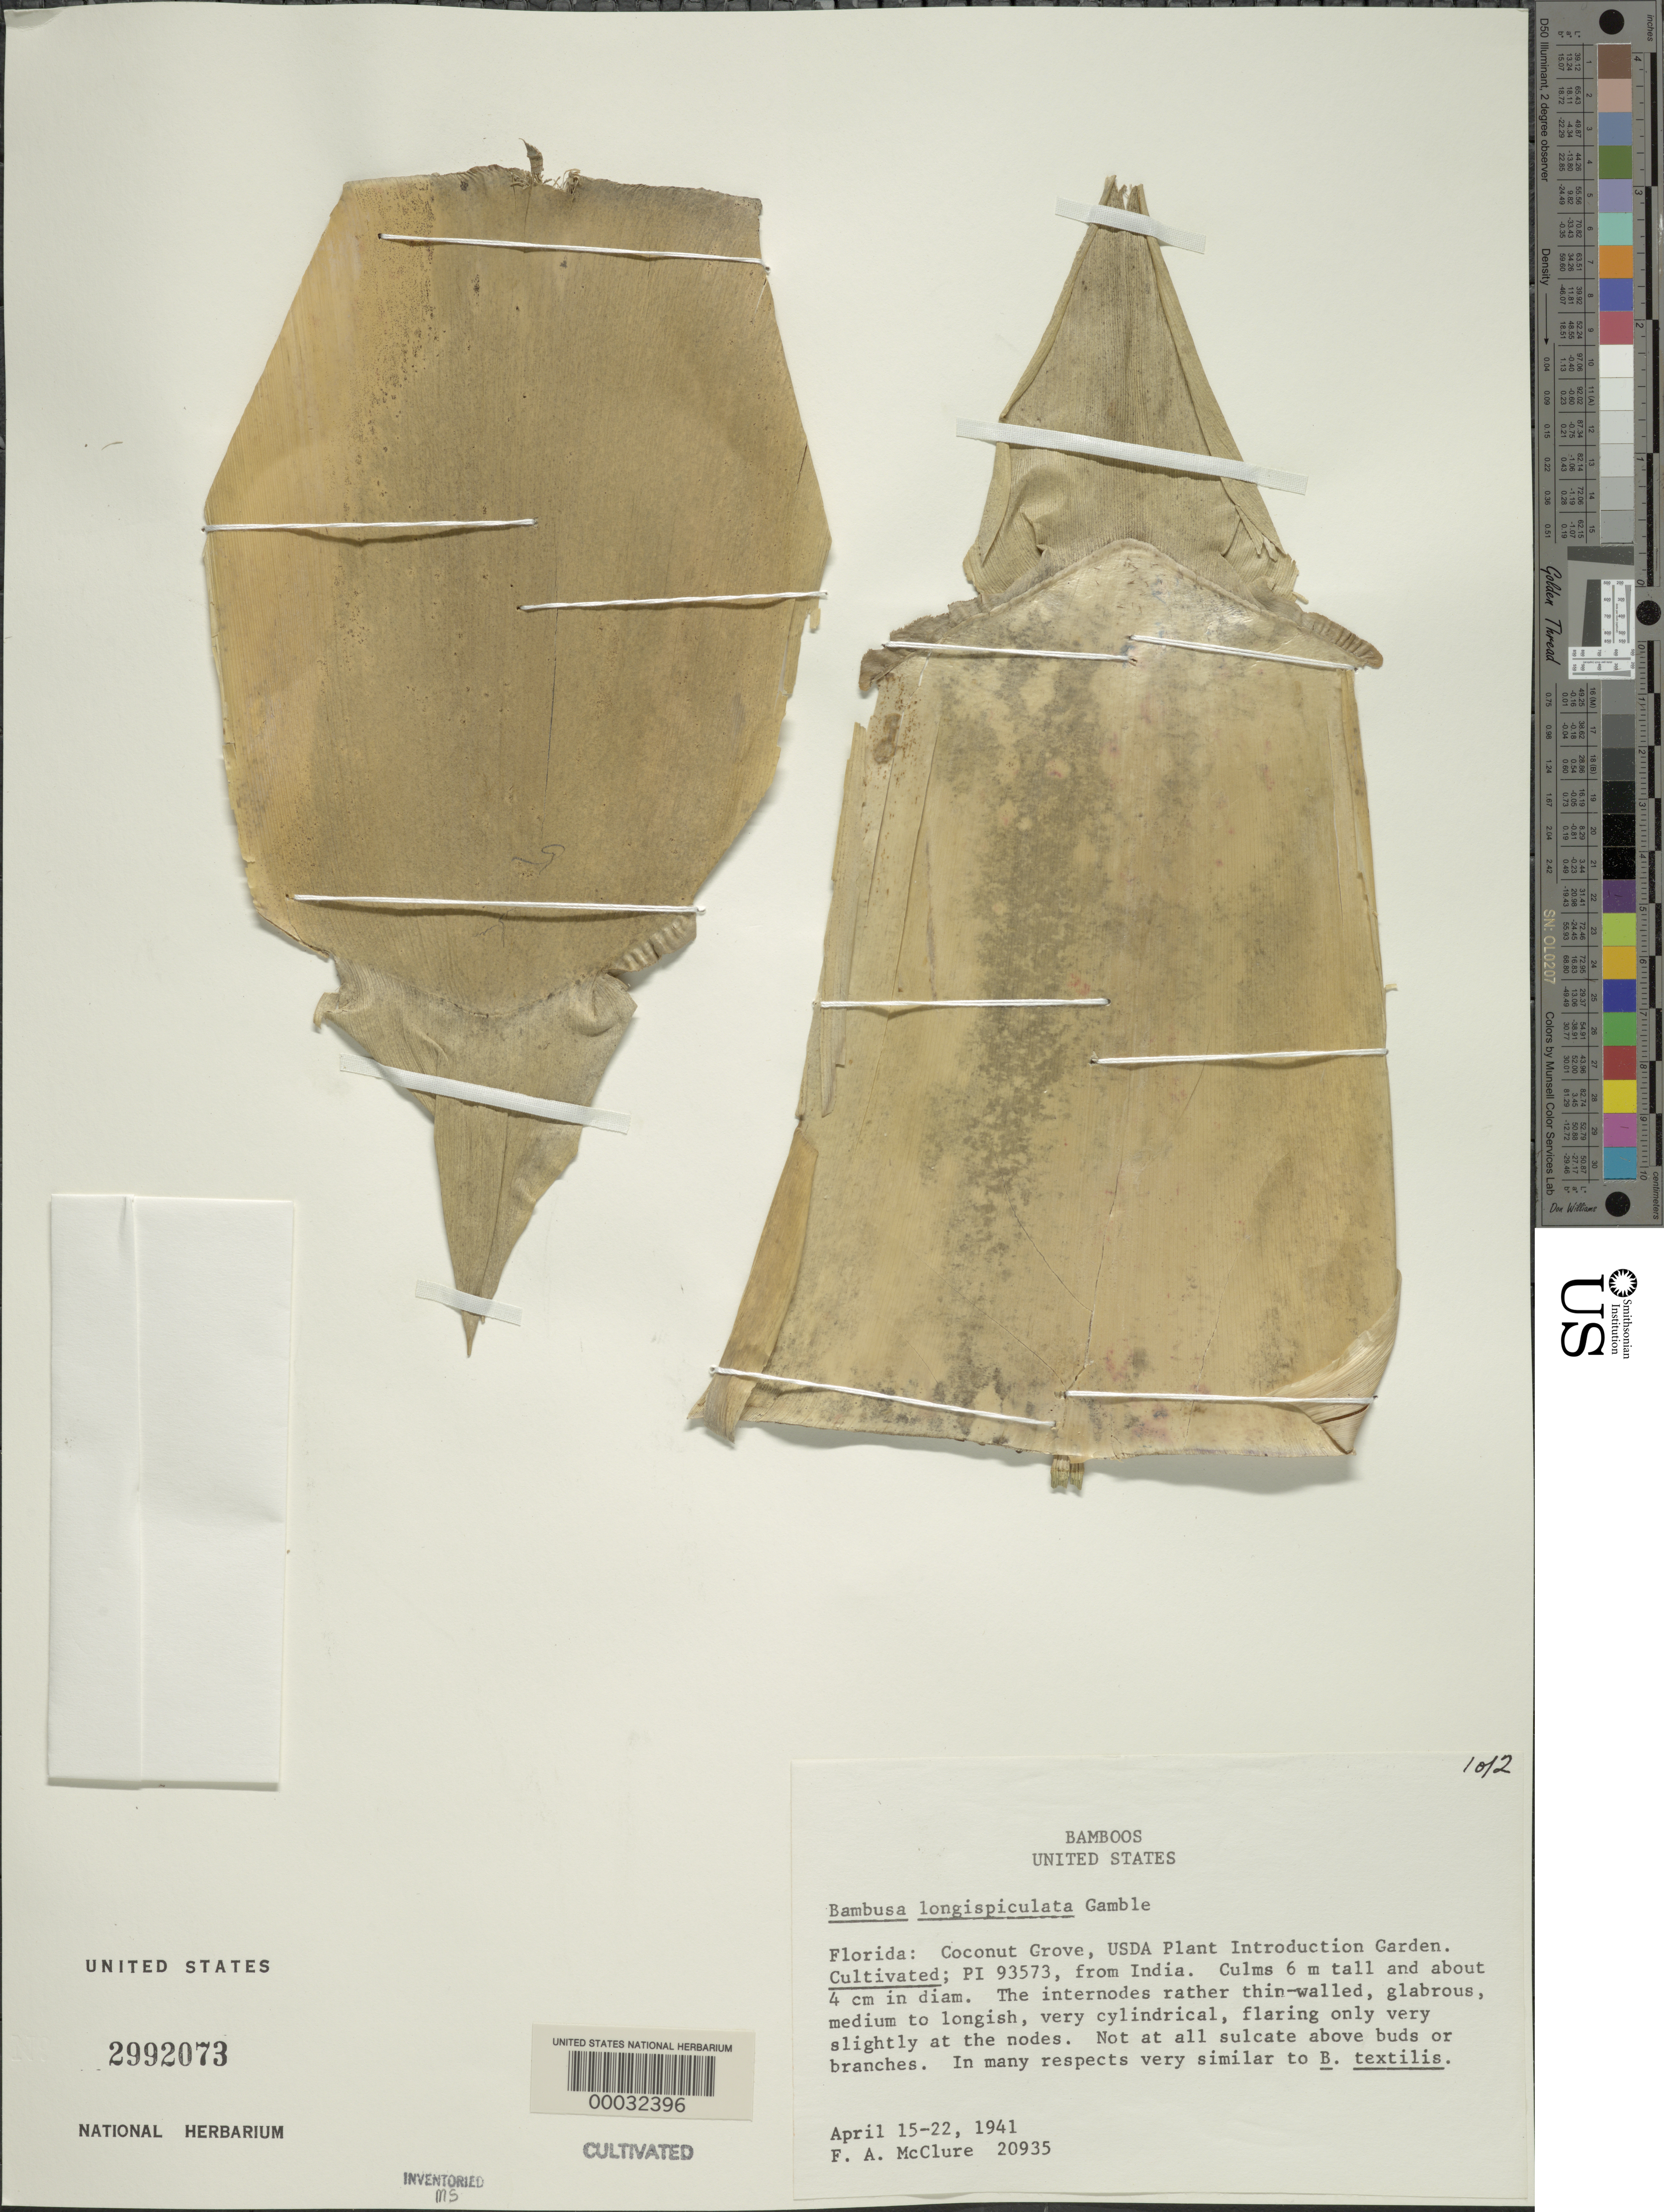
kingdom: Plantae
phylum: Tracheophyta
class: Liliopsida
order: Poales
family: Poaceae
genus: Bambusa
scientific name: Bambusa longispiculata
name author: Gamble ex Brandis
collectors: F. A. McClure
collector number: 20935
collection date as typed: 15 Aug 1941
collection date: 1941-08-15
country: United States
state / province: Florida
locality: U.s.d.a. plant introduction garden-coconut grove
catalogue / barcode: US 2992073